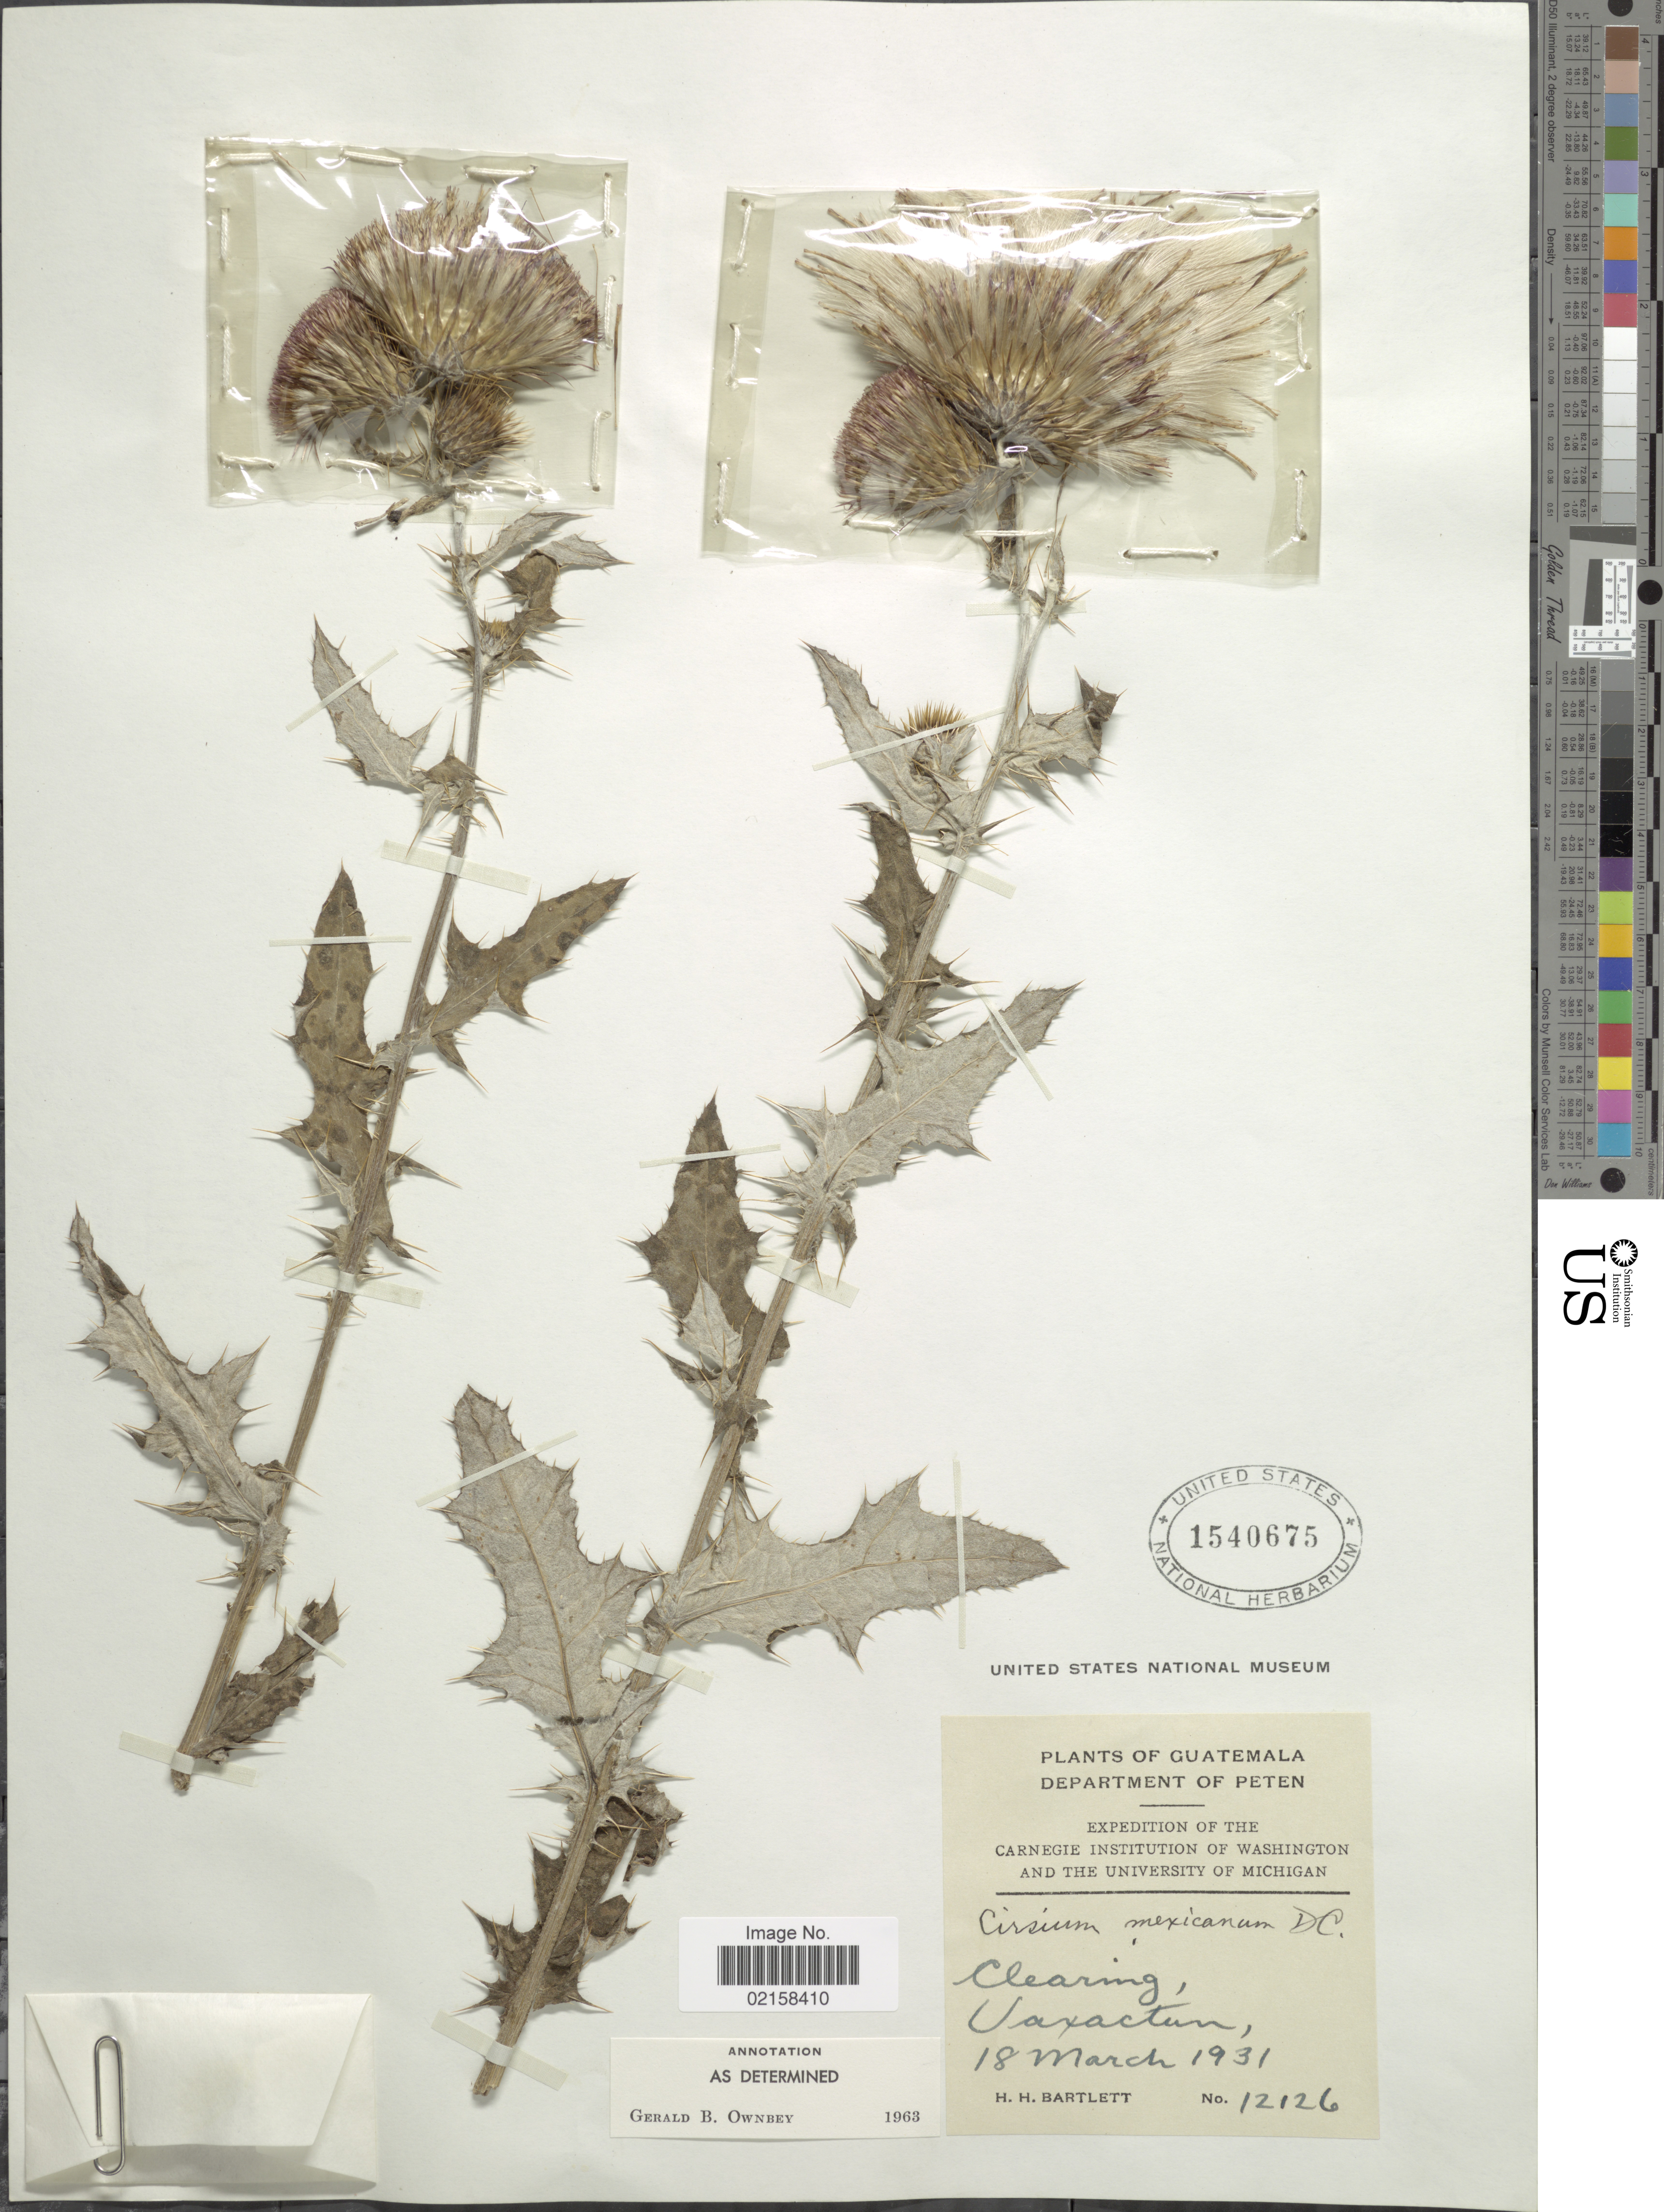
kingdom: Plantae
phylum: Tracheophyta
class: Magnoliopsida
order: Asterales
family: Asteraceae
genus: Cirsium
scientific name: Cirsium mexicanum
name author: DC.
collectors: H. H. Bartlett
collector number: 12126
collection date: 1931-03-18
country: Guatemala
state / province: El Petén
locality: Peten, Clearing, Uaxactun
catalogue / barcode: US 1540675